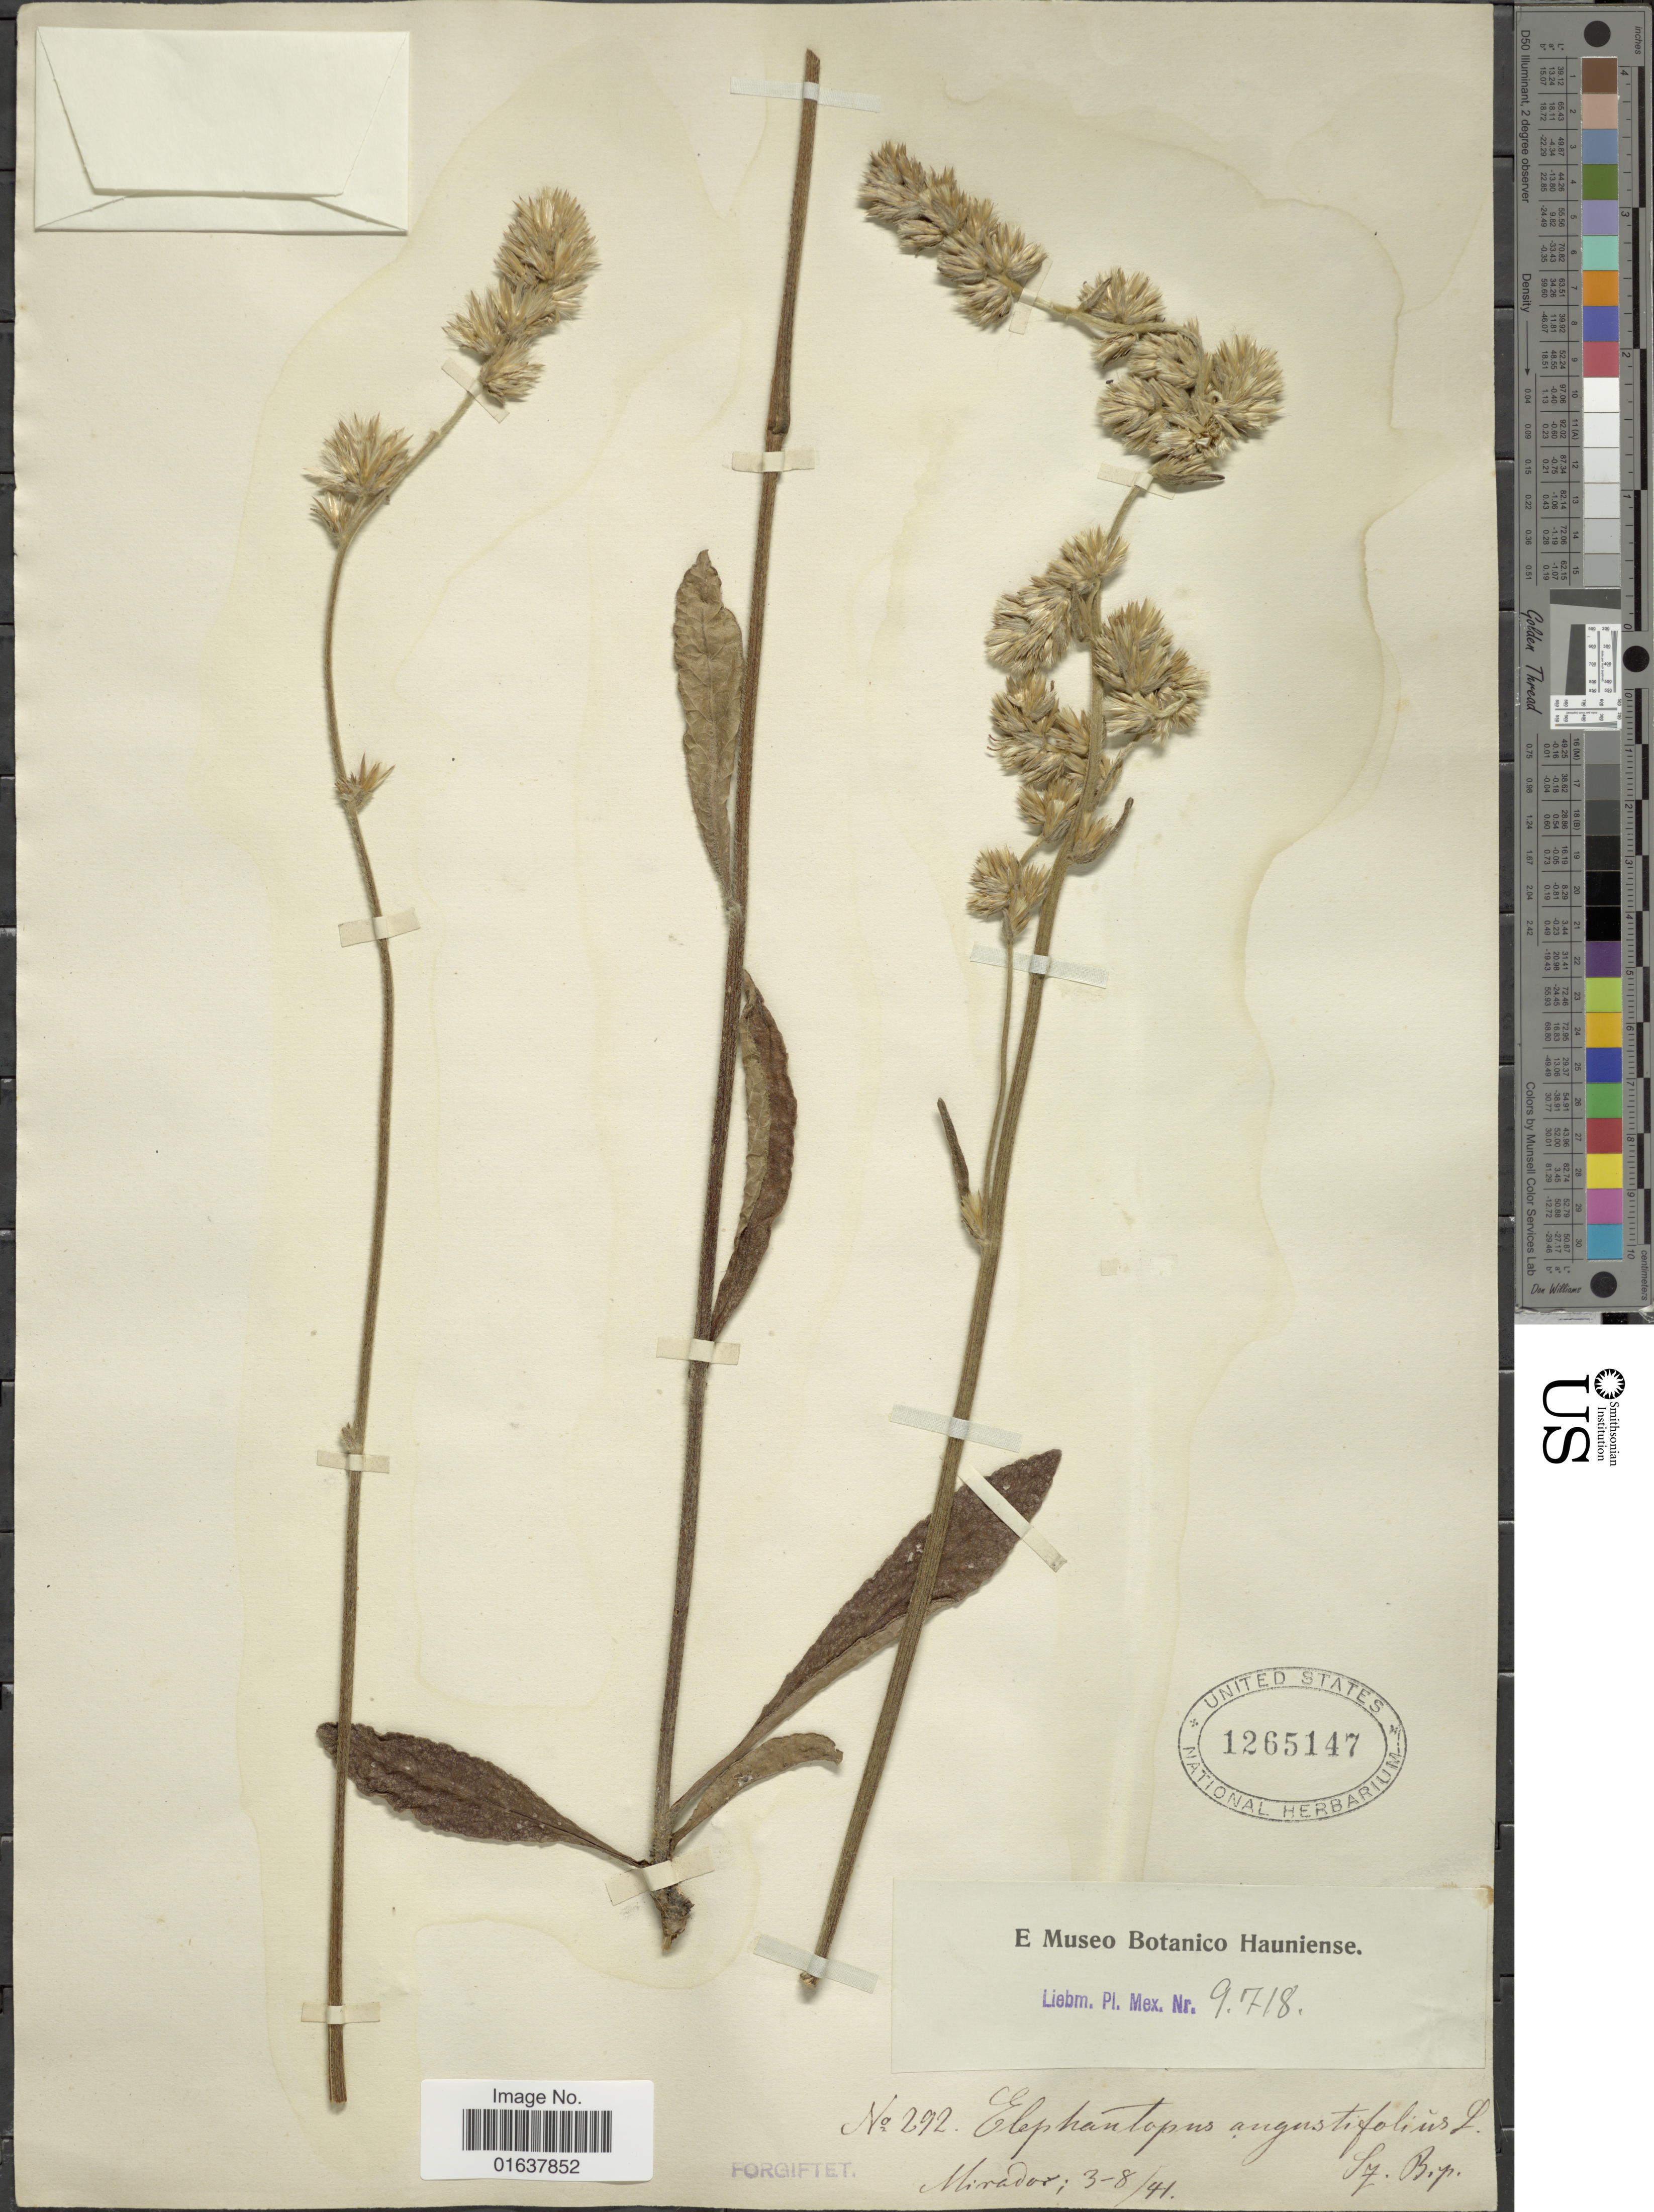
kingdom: Plantae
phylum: Tracheophyta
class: Magnoliopsida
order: Asterales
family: Asteraceae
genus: Orthopappus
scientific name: Orthopappus angustifolius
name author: (Sw.) Gleason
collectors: F. M. Liebmann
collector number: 292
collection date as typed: Transcribed d/m/y: 3/8/41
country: Mexico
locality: Mirador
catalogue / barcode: US 1265147